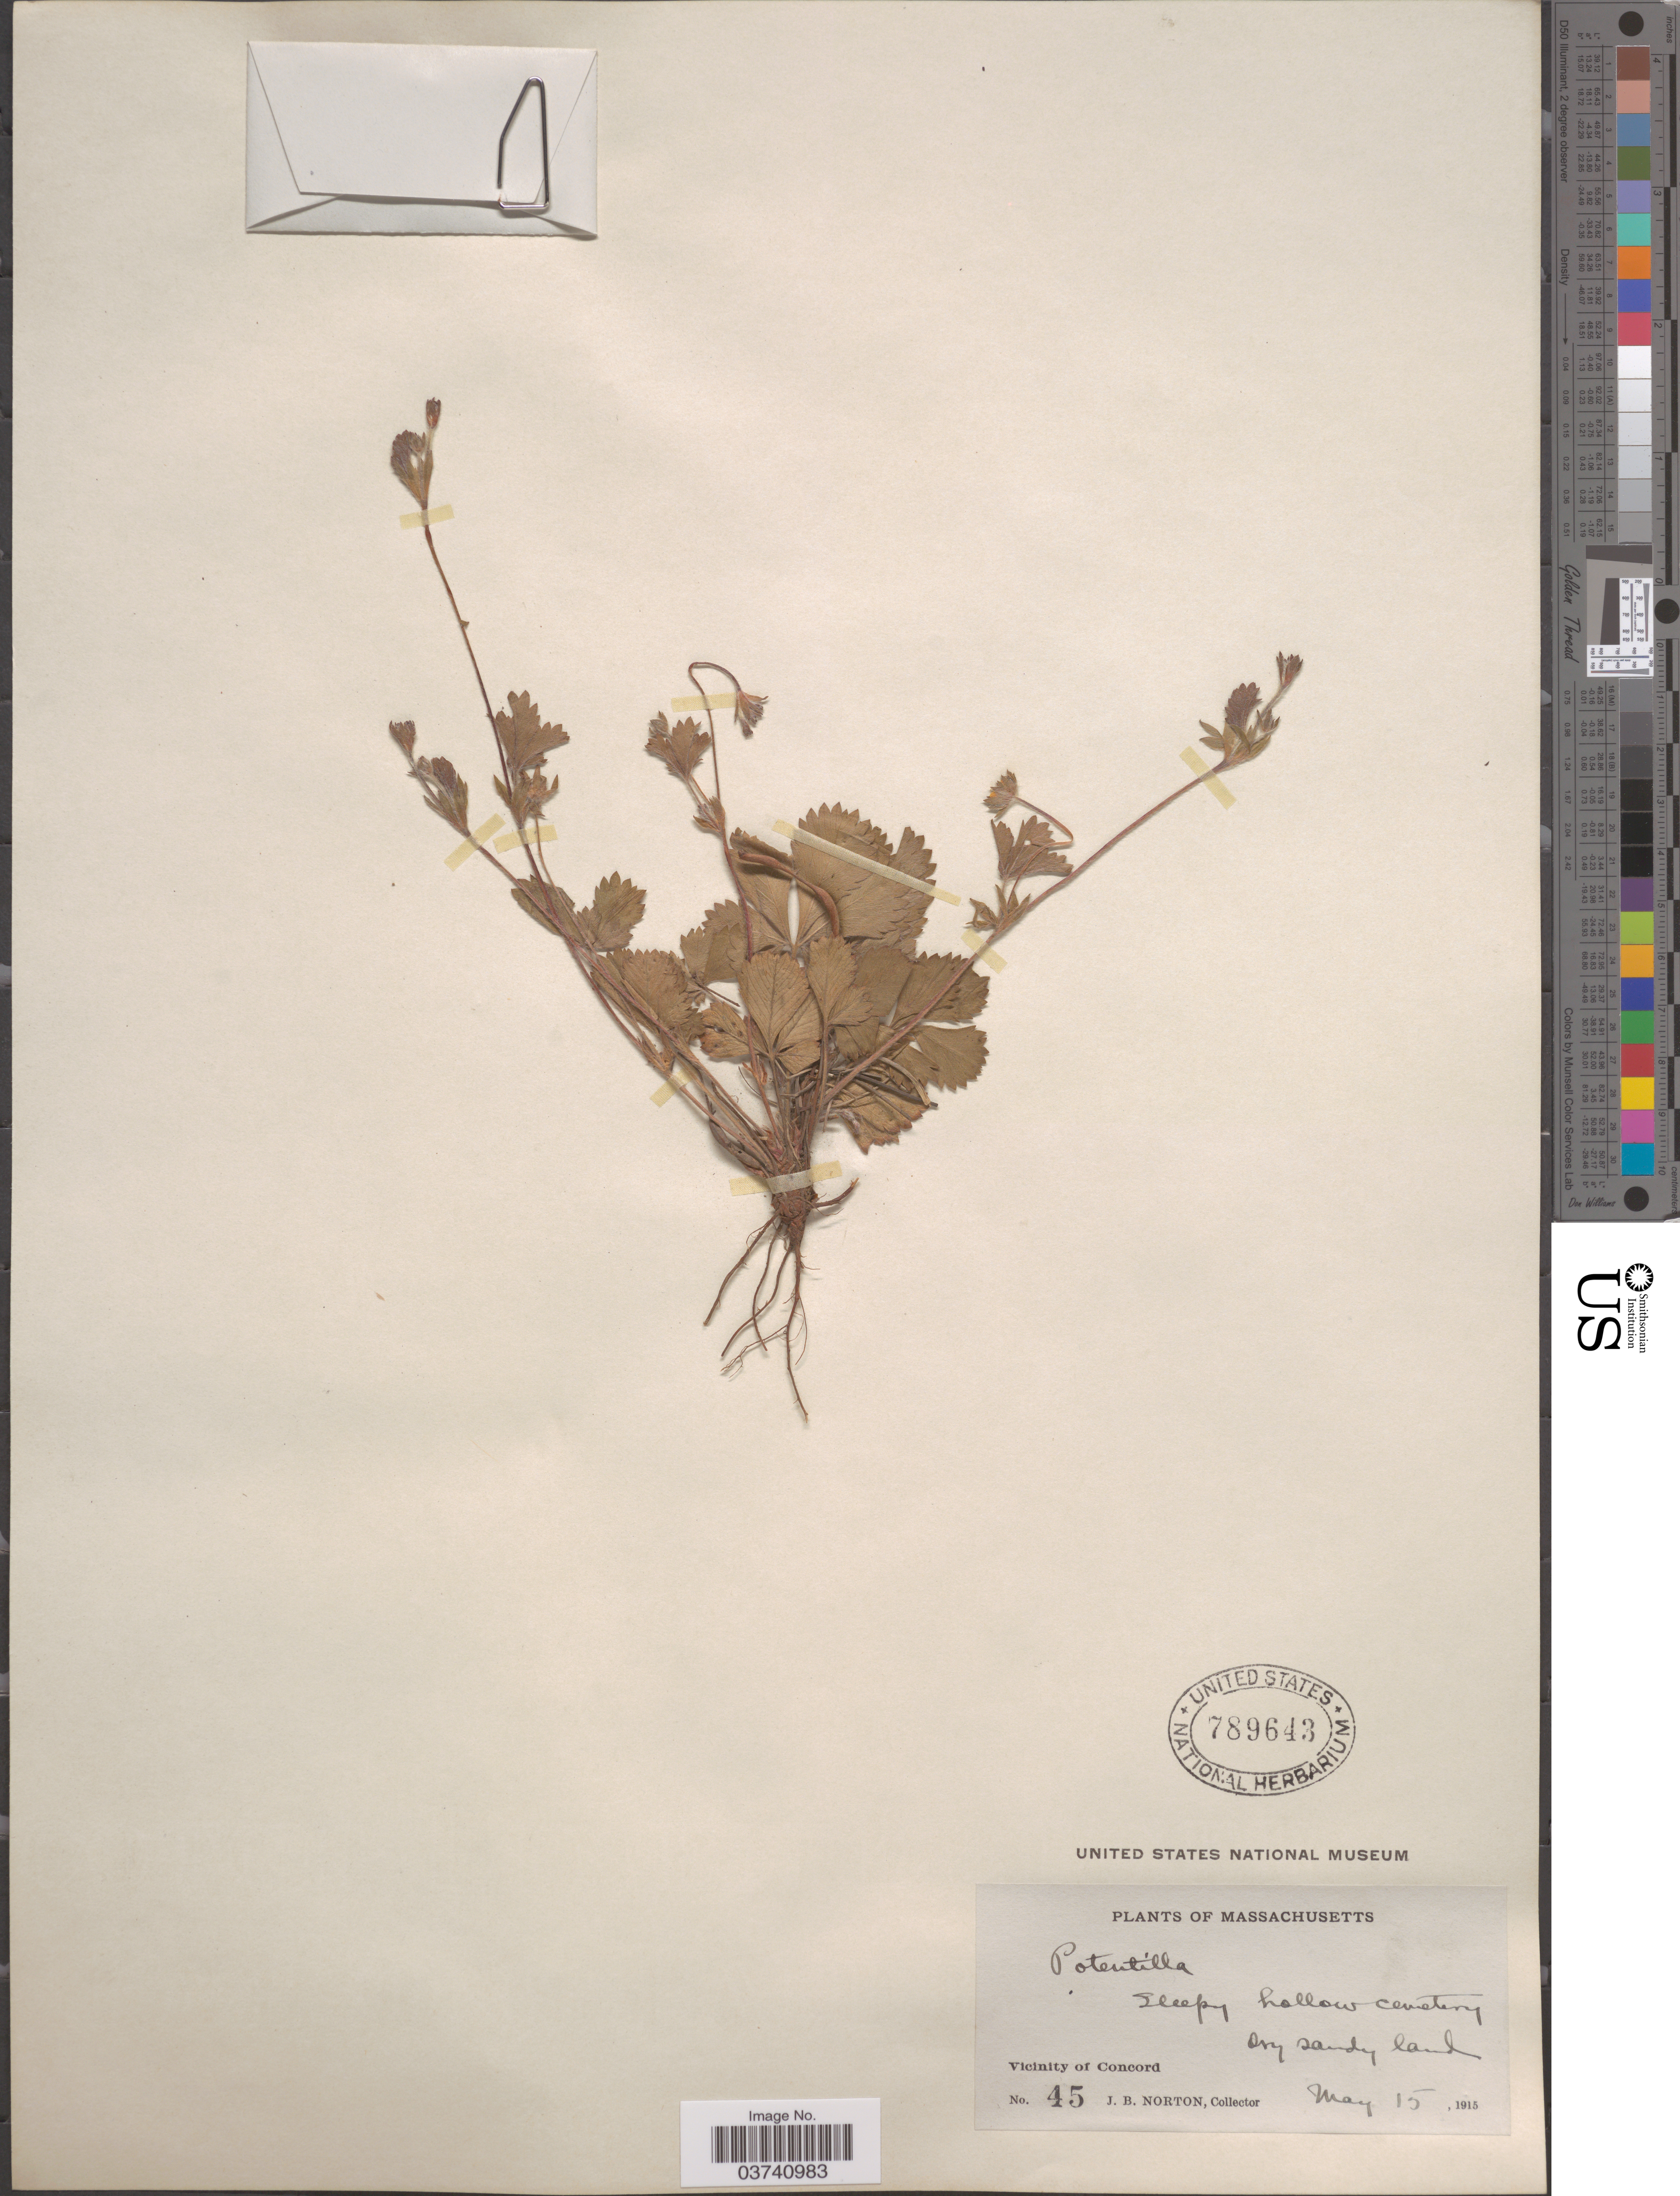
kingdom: Plantae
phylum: Tracheophyta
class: Magnoliopsida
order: Rosales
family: Rosaceae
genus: Potentilla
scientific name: Potentilla canadensis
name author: L.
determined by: Strong, Mark T., (BOT), Smithsonian Institution - National Museum of Natural History (UNITED STATES)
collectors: J. B. Norton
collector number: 45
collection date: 1915-05-15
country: United States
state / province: Massachusetts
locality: Sleepy hollow cemetery. Vicinity of Concord.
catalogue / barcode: US 789643